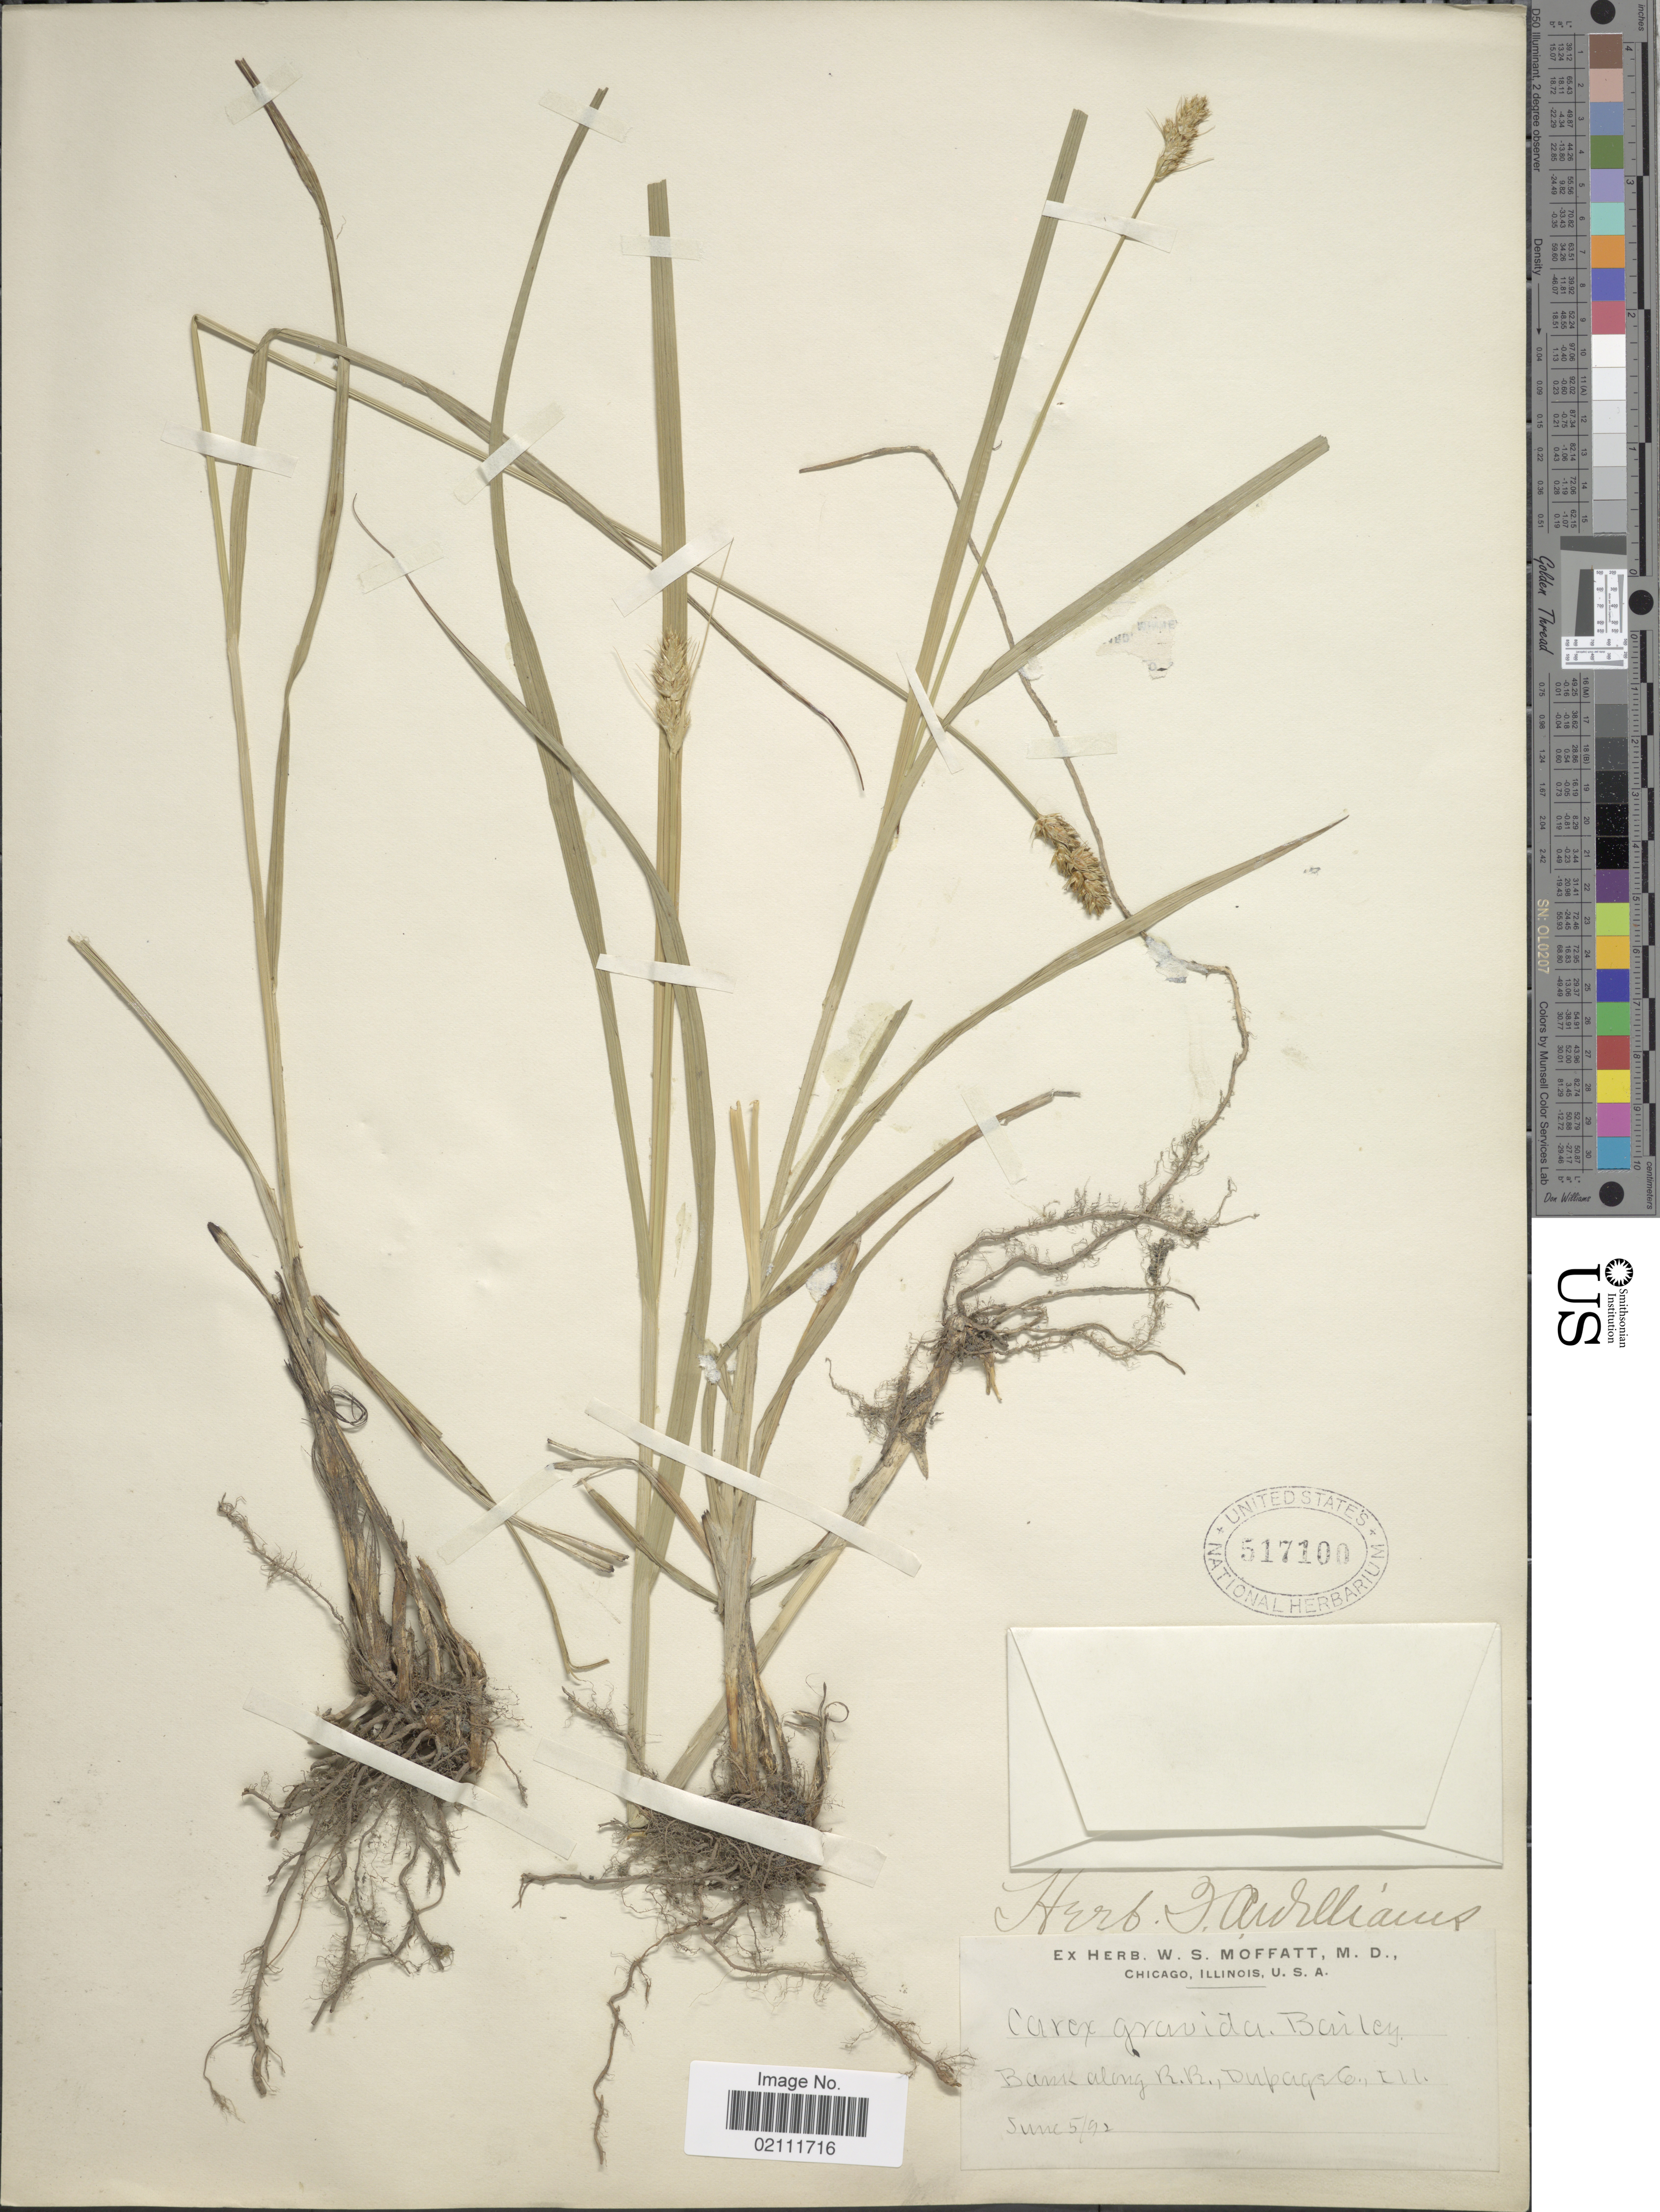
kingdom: Plantae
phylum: Tracheophyta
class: Liliopsida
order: Poales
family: Cyperaceae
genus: Carex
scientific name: Carex gravida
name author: L.H. Bailey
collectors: ex herb. W. S. Moffatt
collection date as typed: Transcribed d/m/y: 5/6/92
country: United States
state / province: Illinois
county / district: DuPage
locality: Bank along R.R., Dupage Co.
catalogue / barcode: US 517100